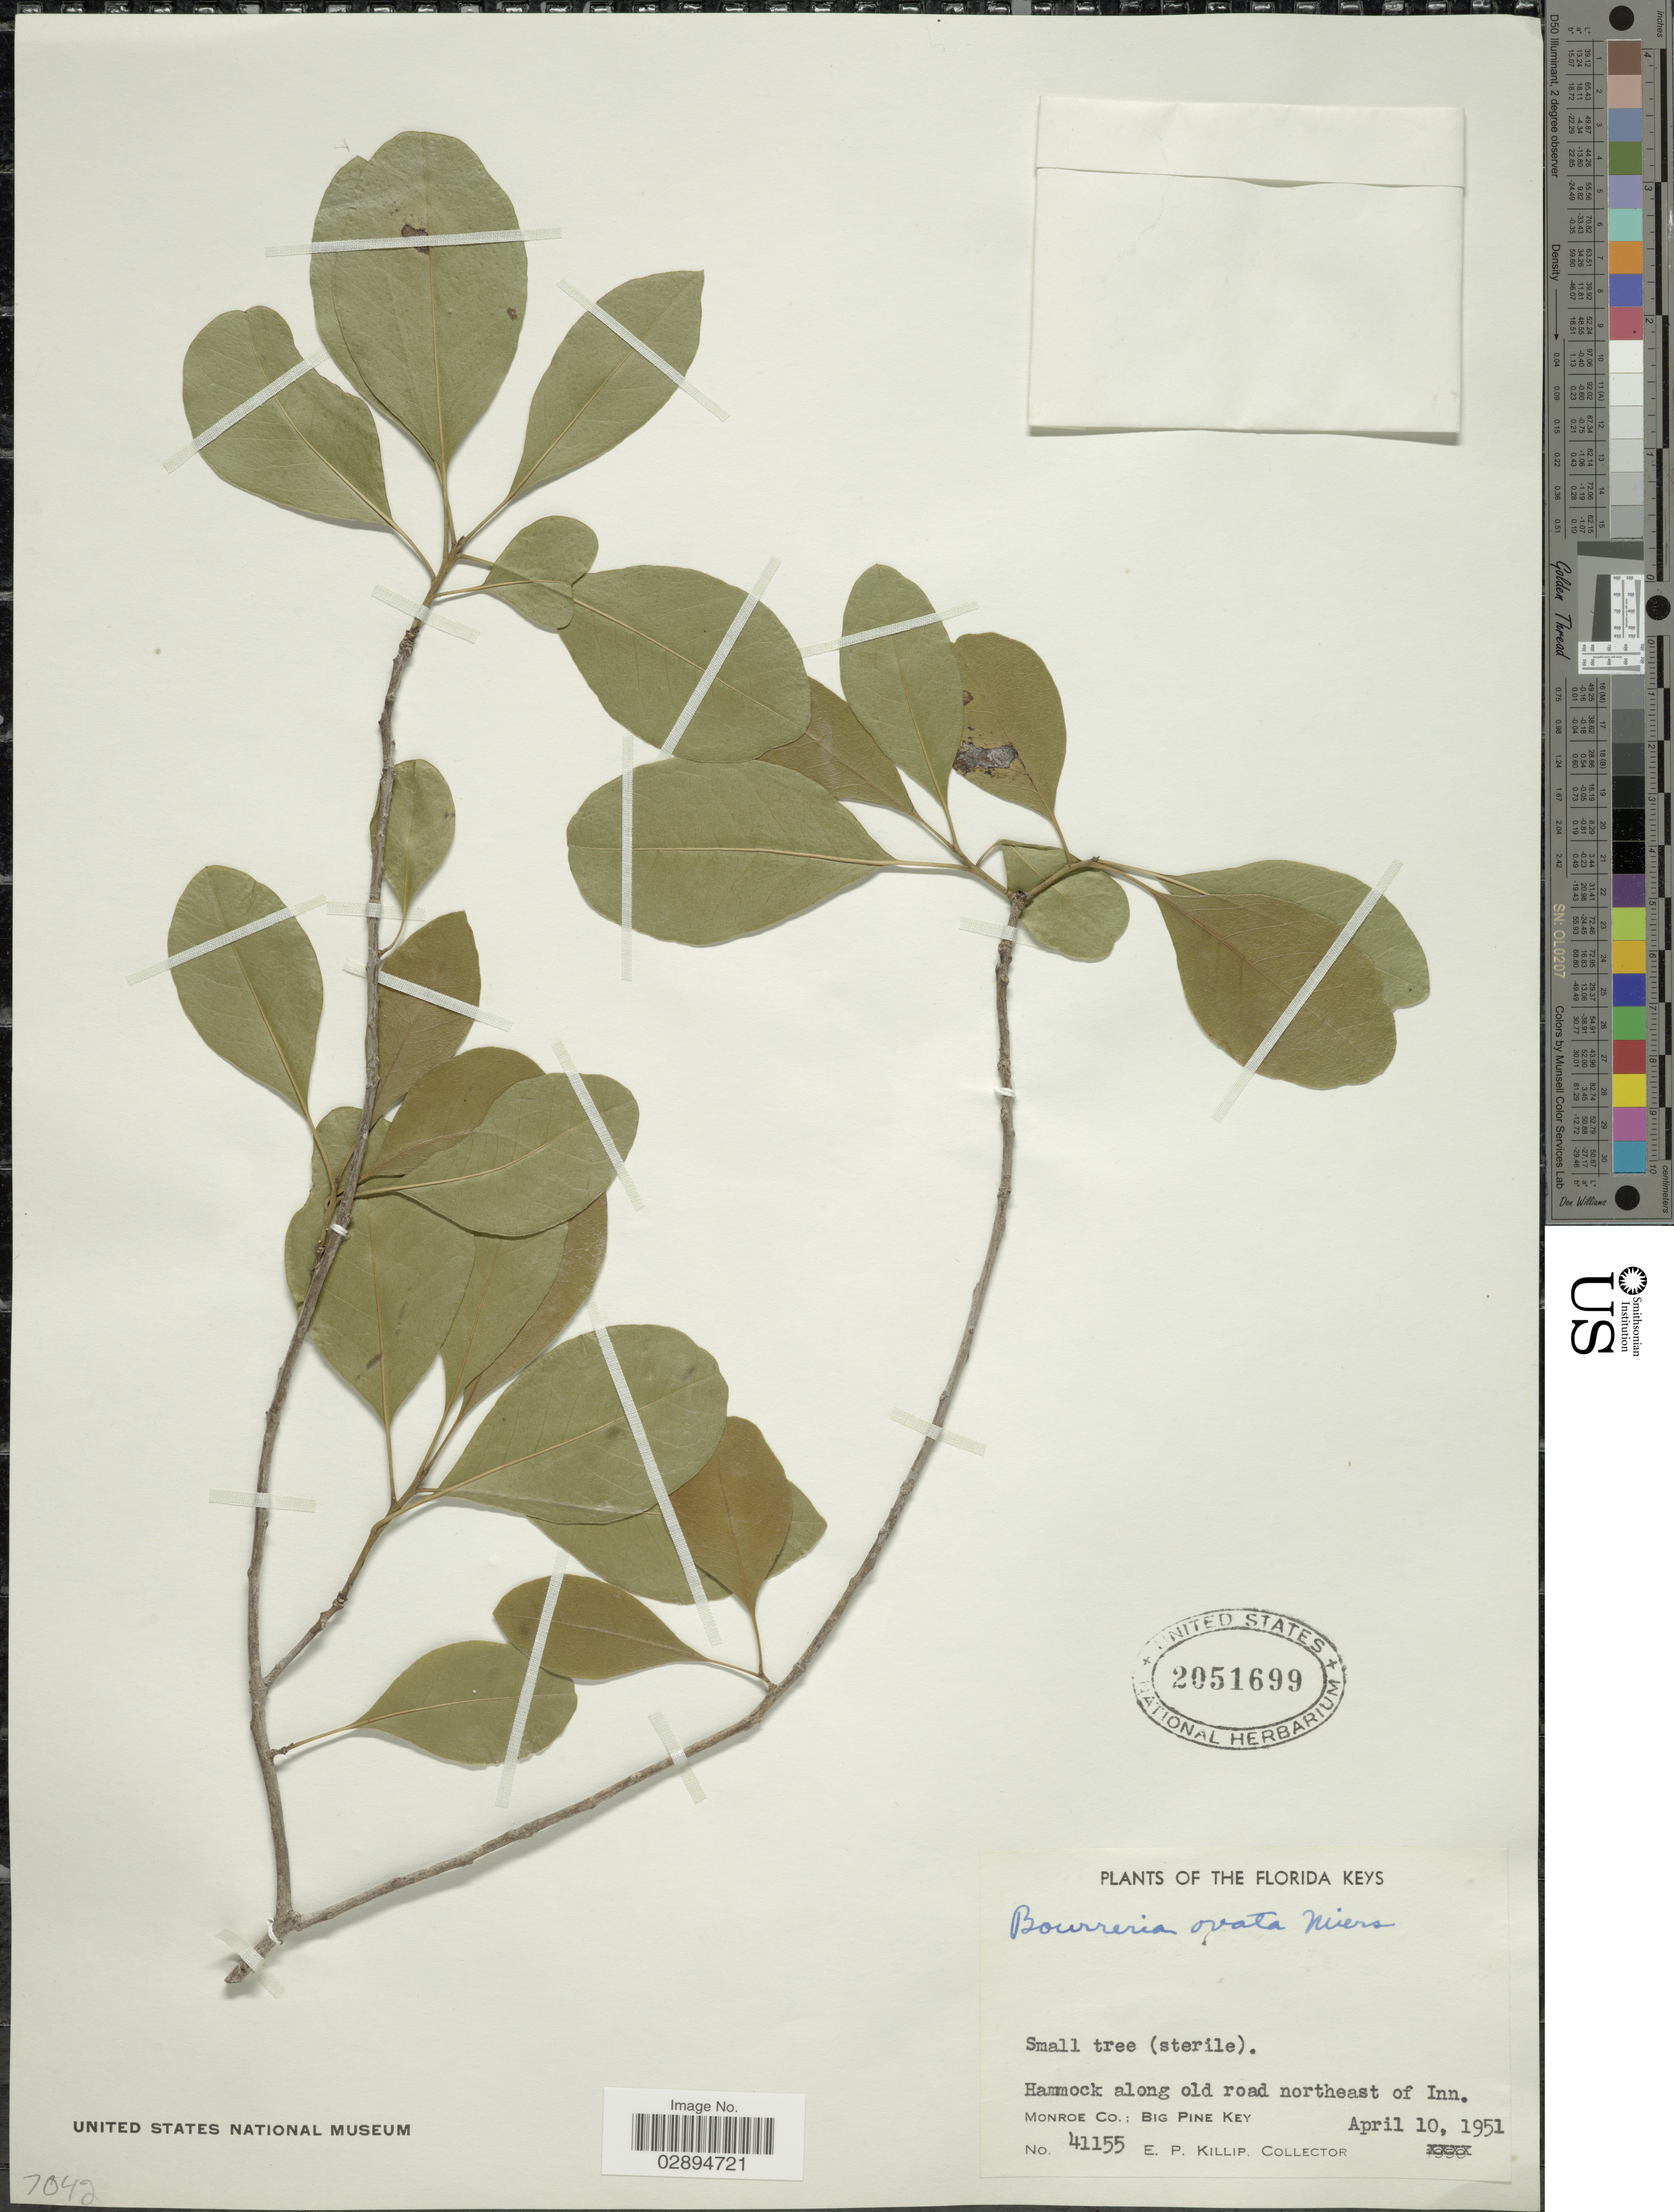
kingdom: Plantae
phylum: Tracheophyta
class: Magnoliopsida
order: Boraginales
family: Ehretiaceae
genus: Bourreria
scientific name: Bourreria ovata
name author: Miers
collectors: E. P. Killip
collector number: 41155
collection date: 1951-04-10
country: United States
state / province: Florida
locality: The Florida Keys. Hammock along old road northeast of Inn. Monroe Co.: Big Pine Key.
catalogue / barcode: US 2051699